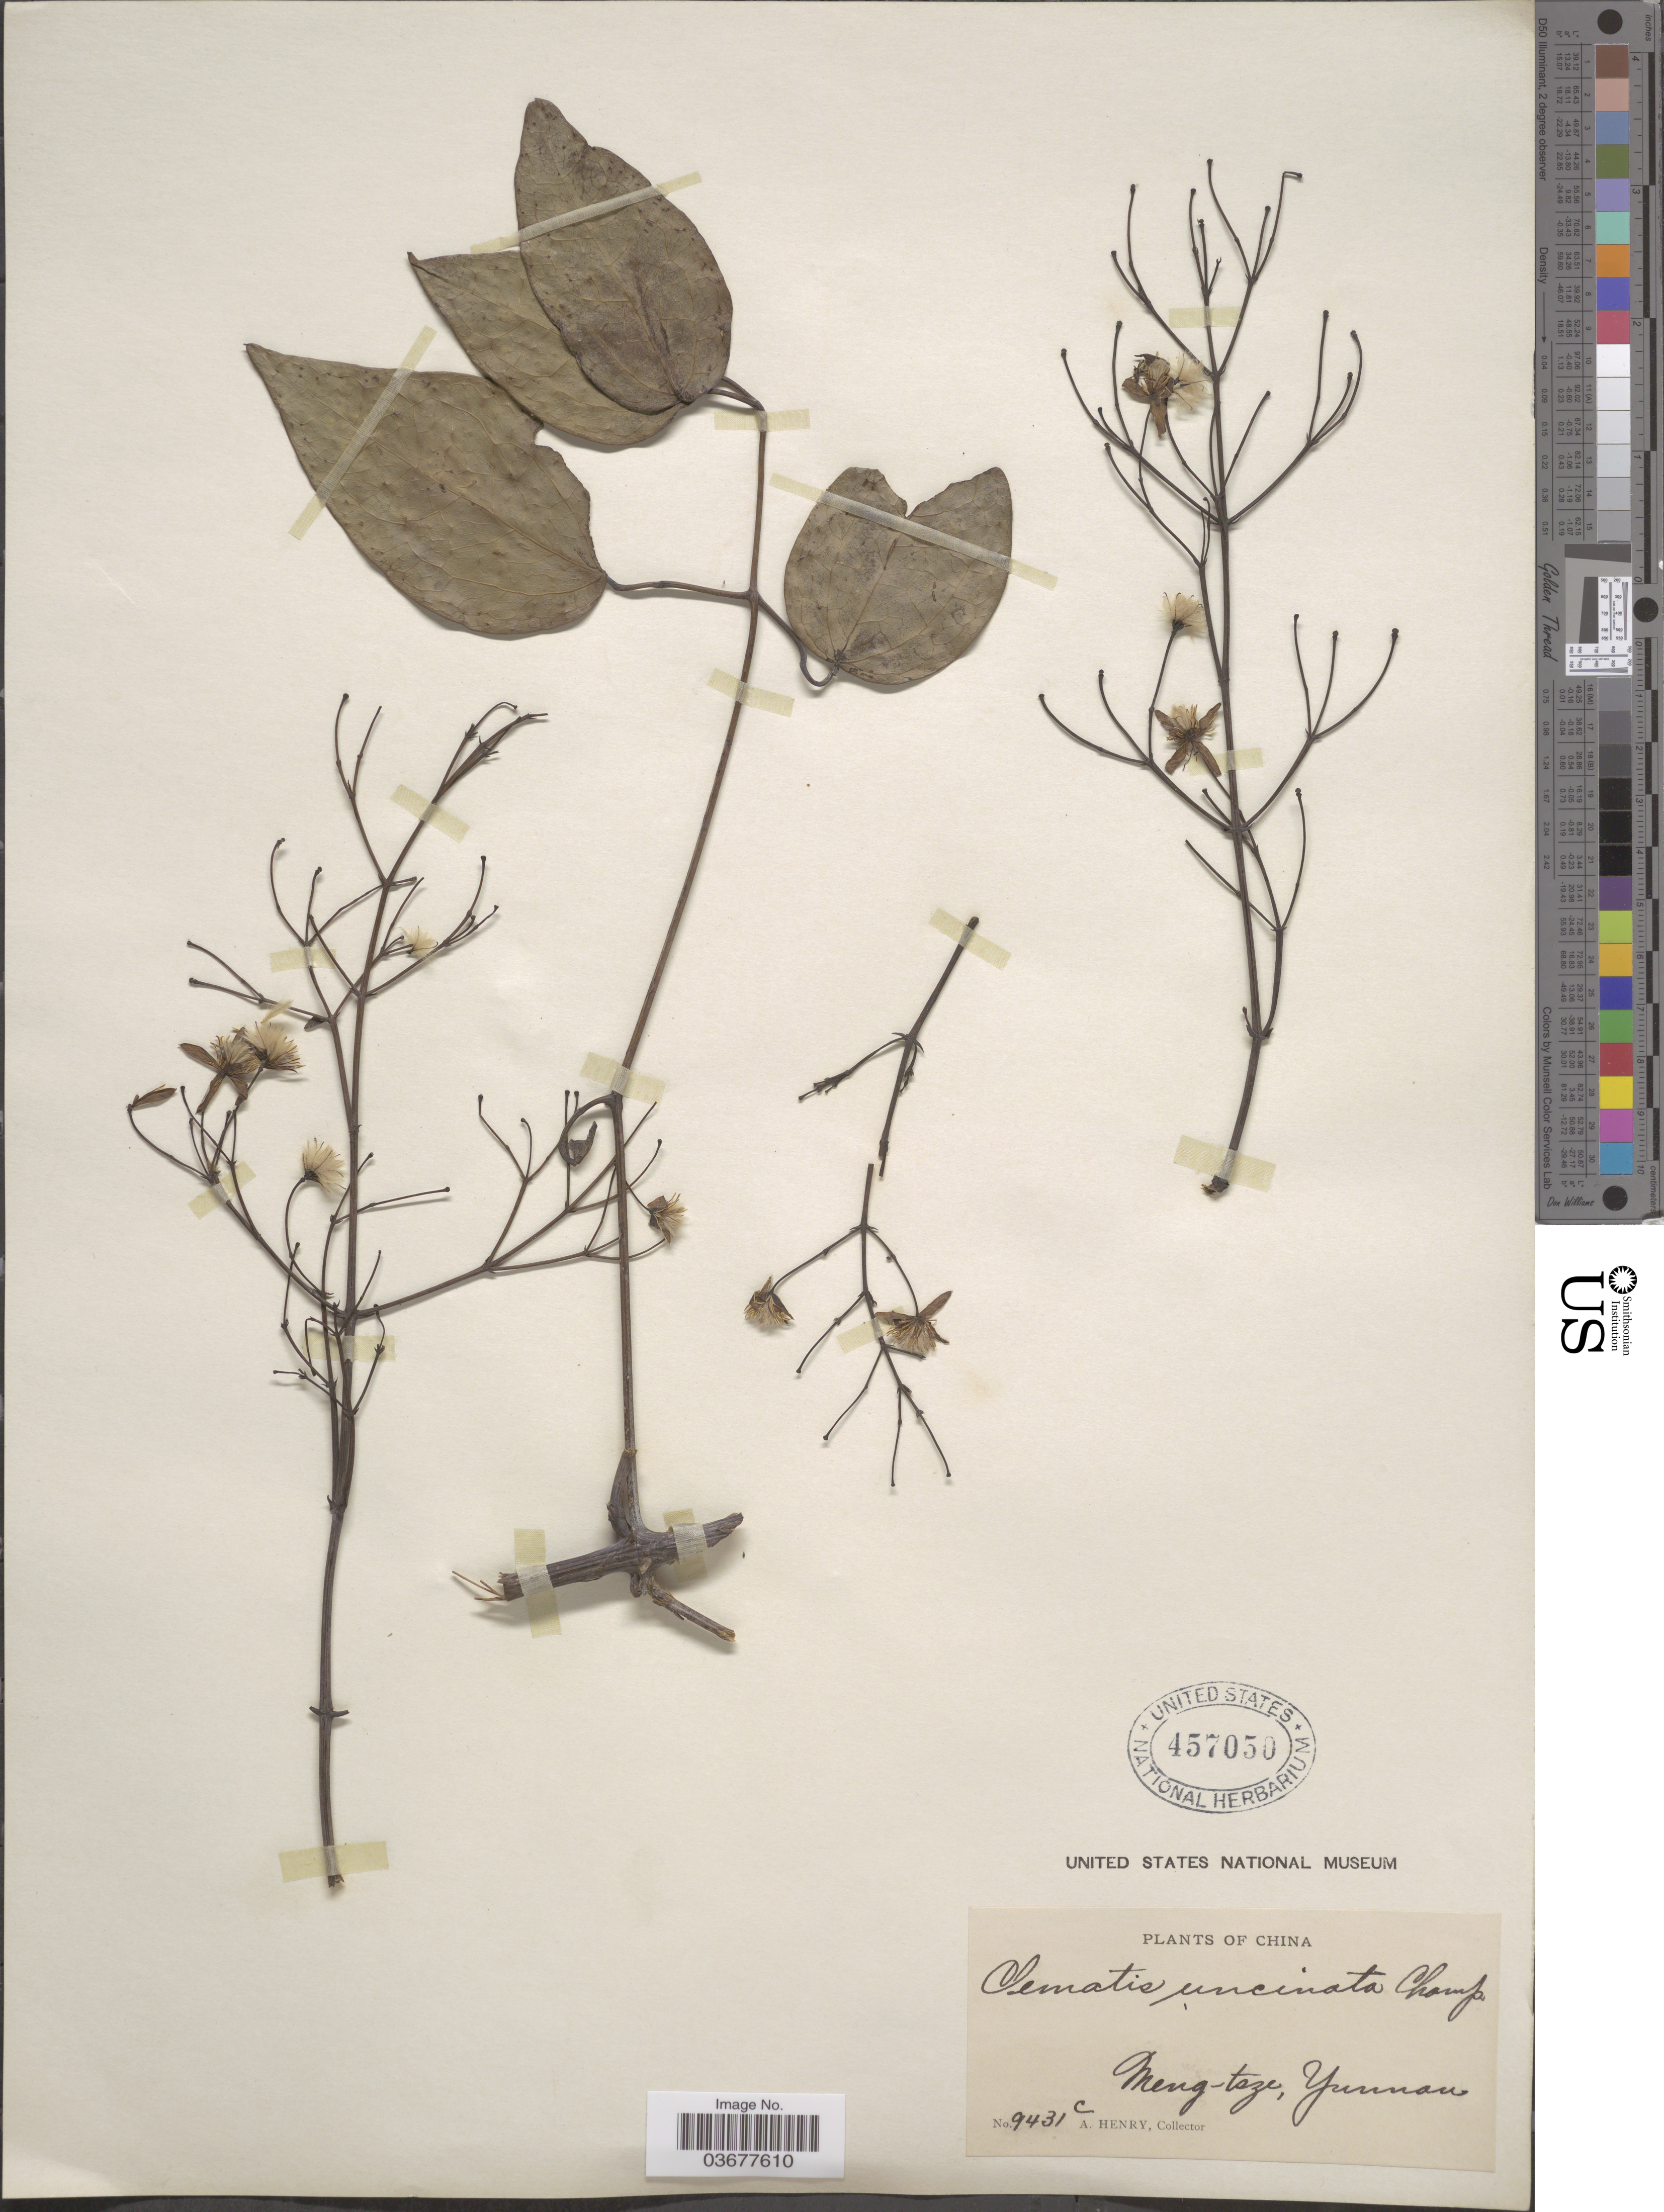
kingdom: Plantae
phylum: Tracheophyta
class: Magnoliopsida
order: Ranunculales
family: Ranunculaceae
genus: Clematis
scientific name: Clematis uncinata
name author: Champ. ex Benth.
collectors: A. Henry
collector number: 9431 C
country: China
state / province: Yunnan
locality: Meng-tsze.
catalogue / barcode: US 457050